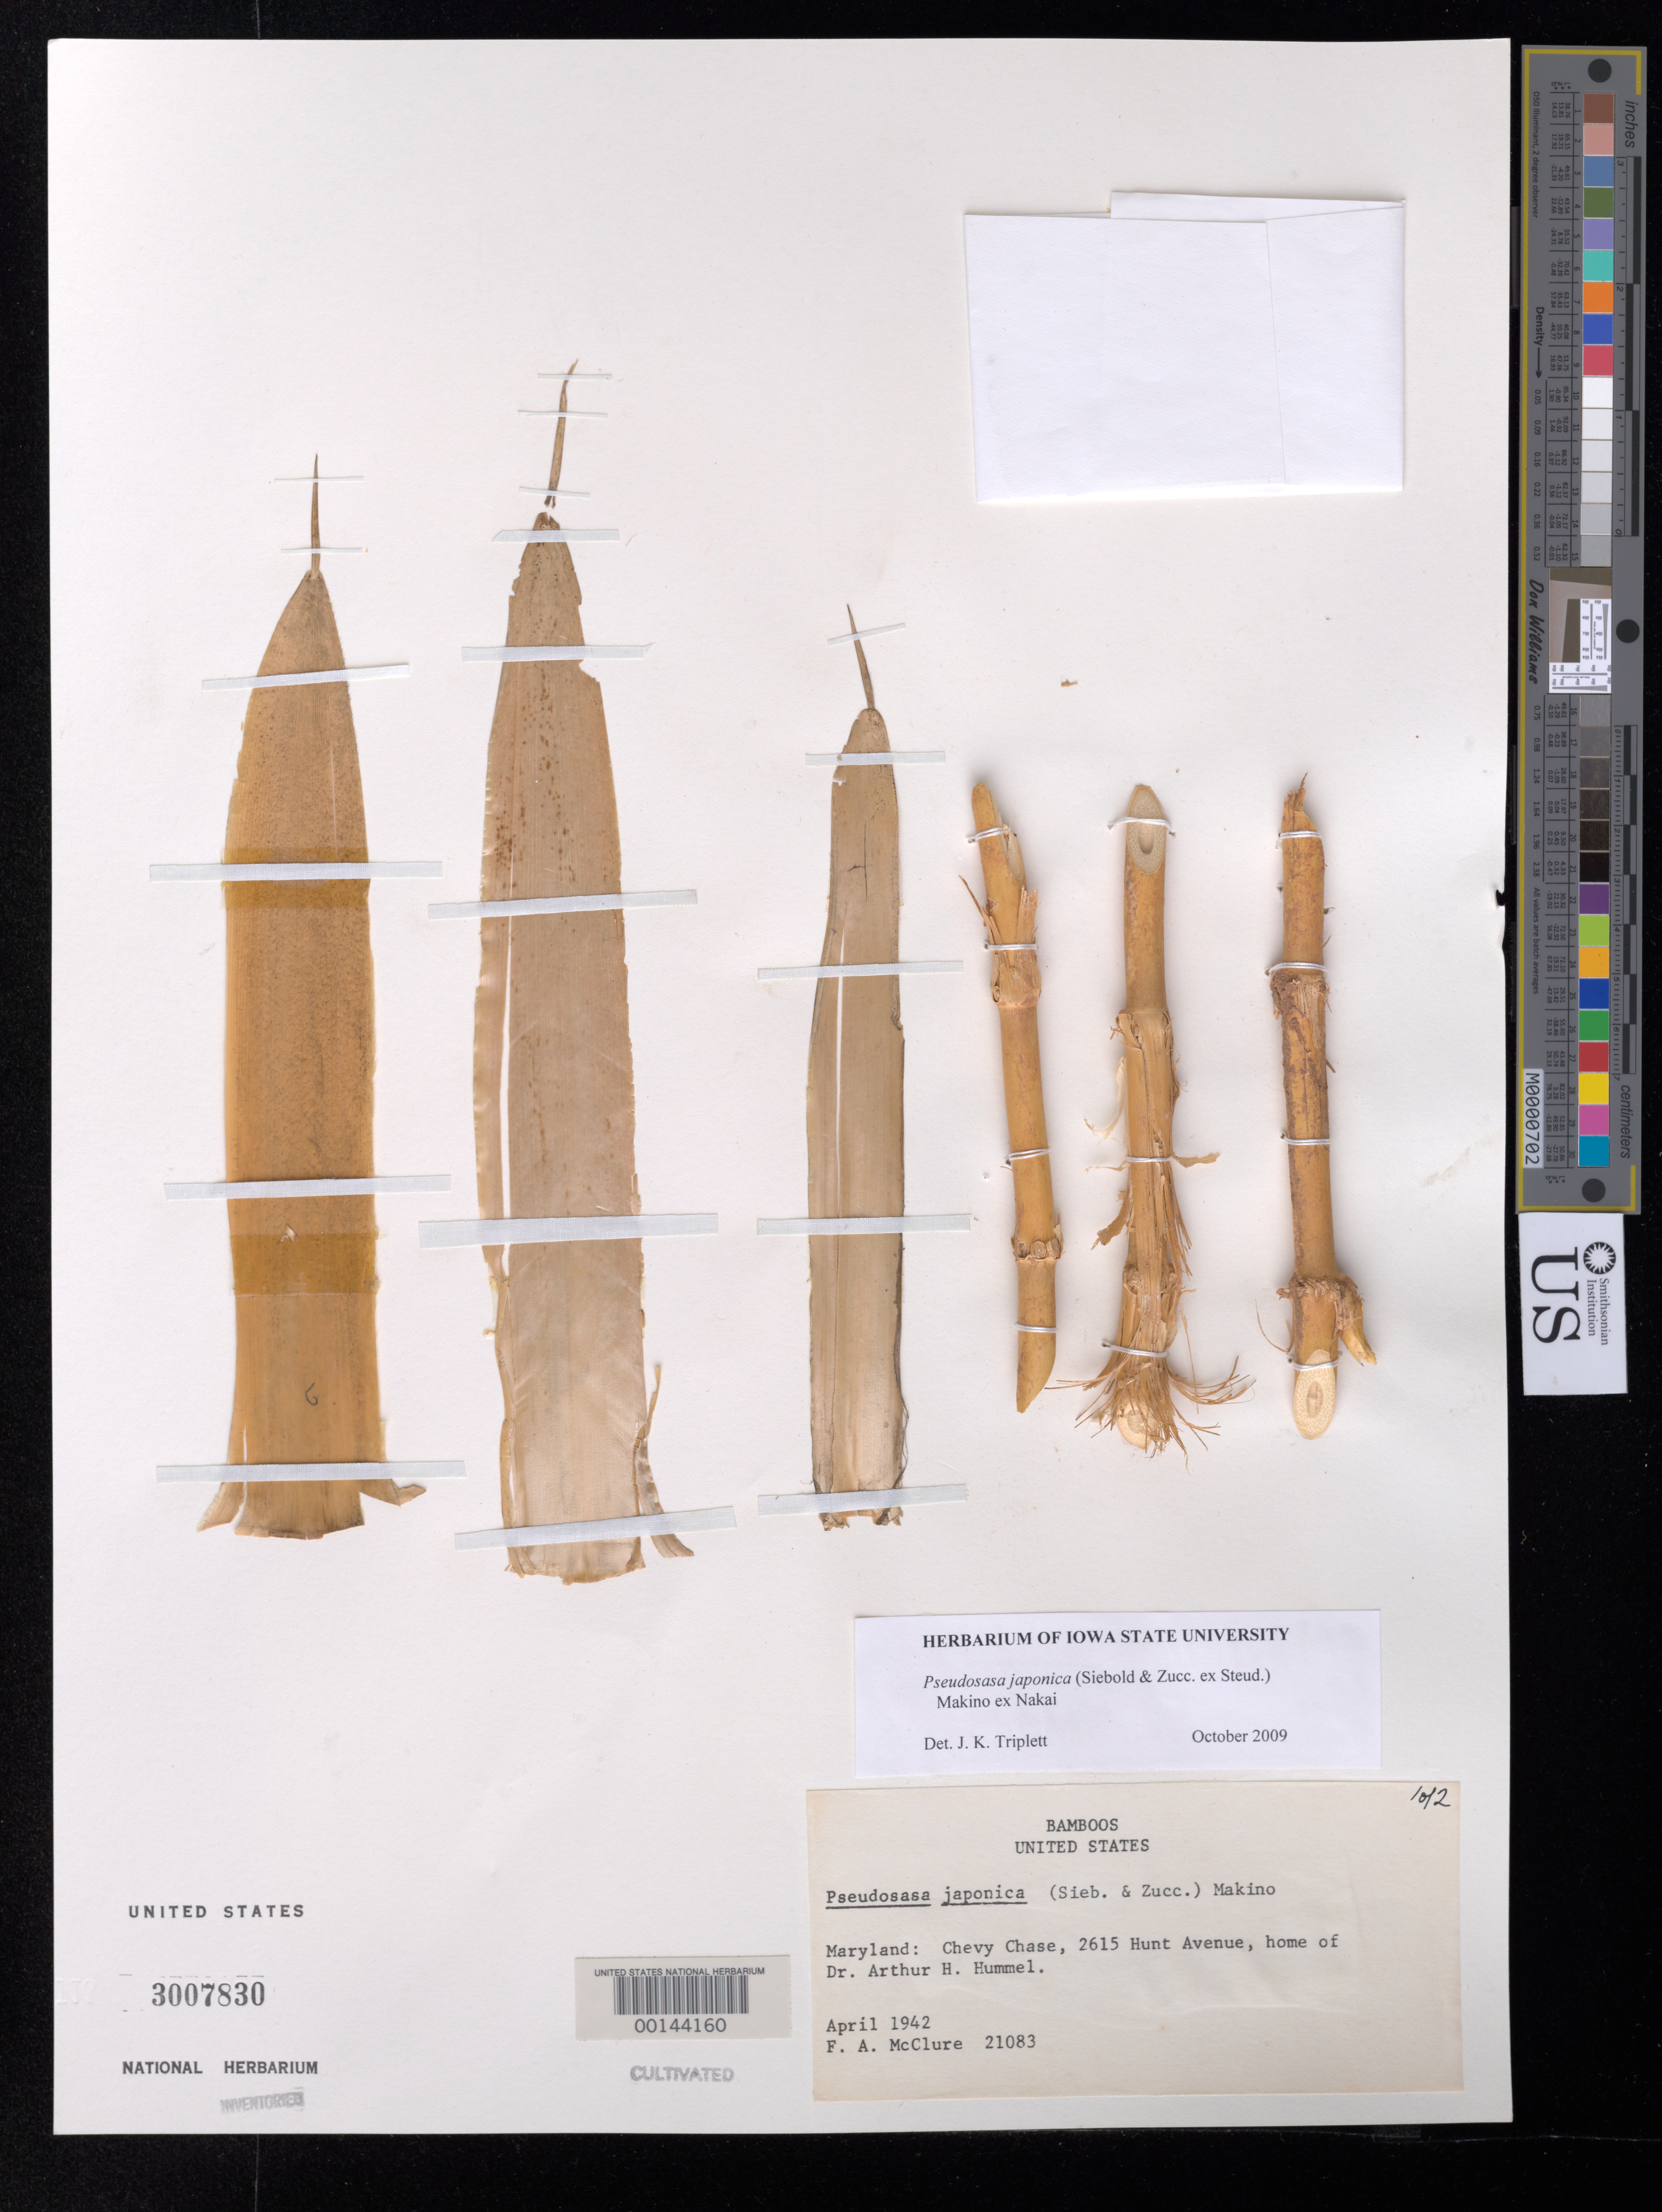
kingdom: Plantae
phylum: Tracheophyta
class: Liliopsida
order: Poales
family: Poaceae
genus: Pseudosasa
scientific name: Pseudosasa japonica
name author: (Siebold & Zucc. ex Steud.) Makino ex Nakai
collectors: F. A. McClure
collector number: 21083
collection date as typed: Apr 1942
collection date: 1942-04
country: United States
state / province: Maryland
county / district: Montgomery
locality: Chevy Chase, hunt ae.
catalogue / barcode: US 3007830